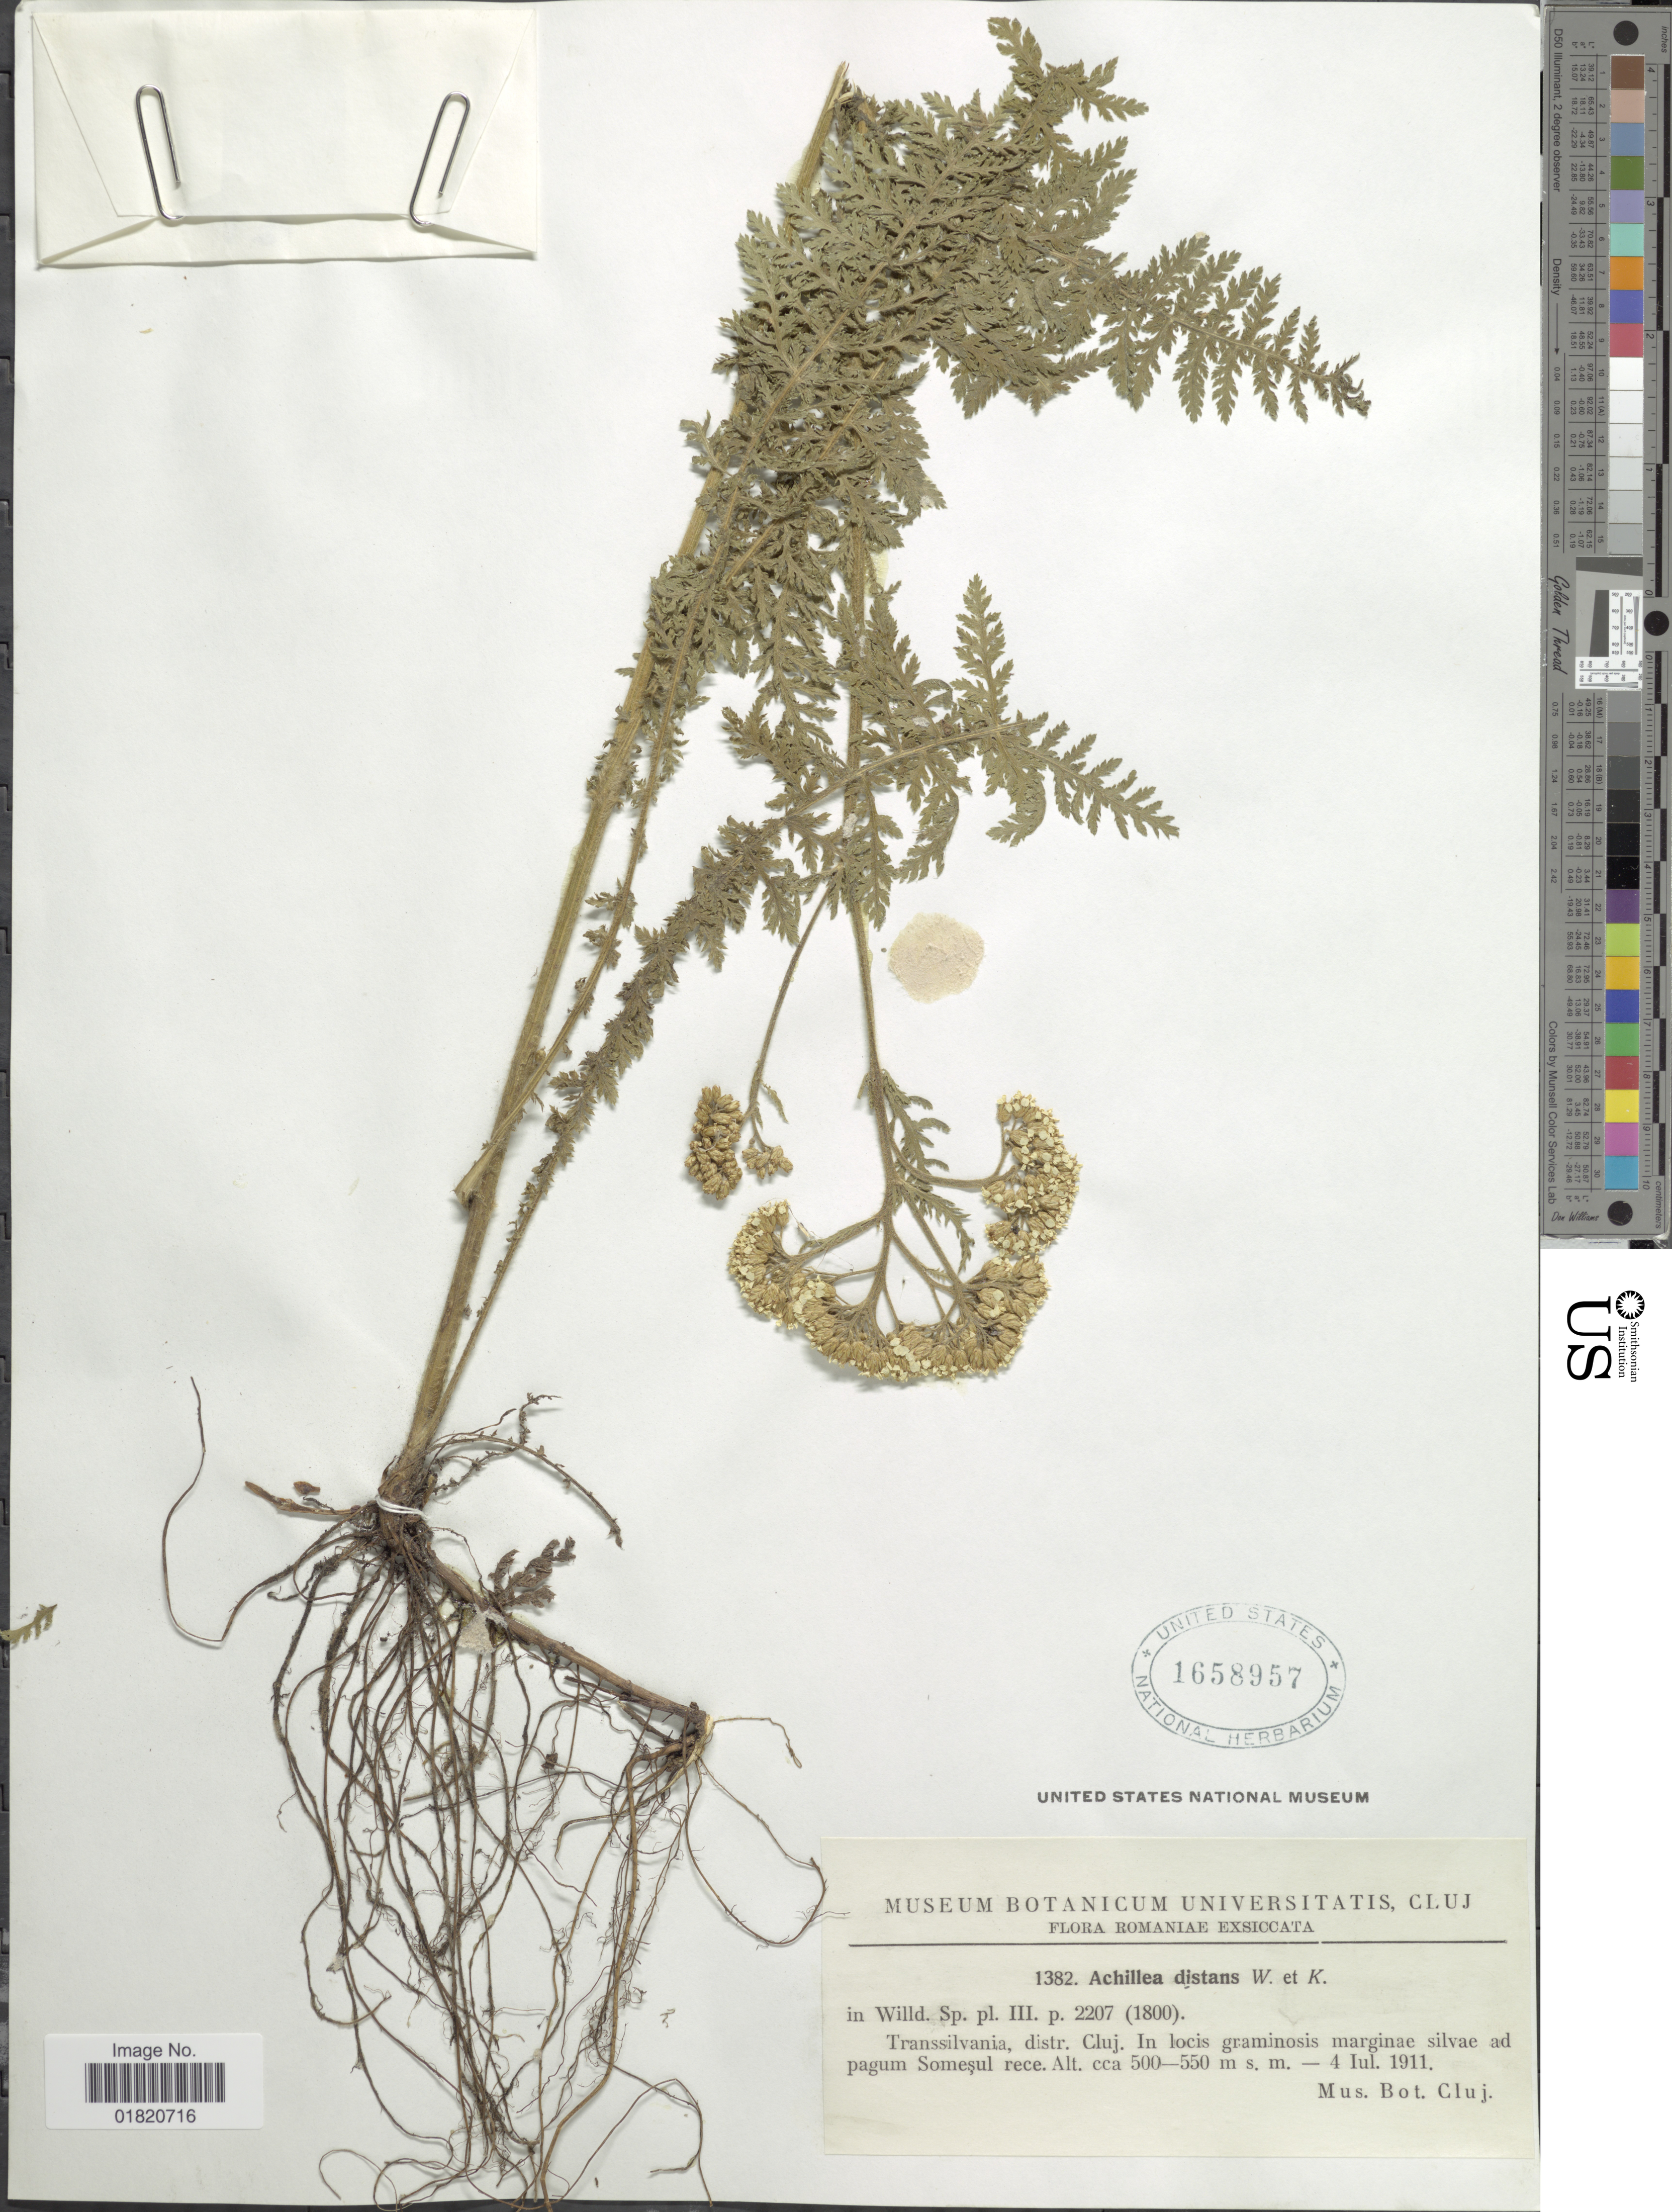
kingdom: Plantae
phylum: Tracheophyta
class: Magnoliopsida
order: Asterales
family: Asteraceae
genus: Achillea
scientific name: Achillea distans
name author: Waldst. & Kit. ex Willd.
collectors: Mus. Bot. Cluj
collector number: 1382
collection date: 1911-07-04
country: Romania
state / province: Cluj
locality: Transsilvania. In locis graminosis marginae silvae ad pagum Somesul rece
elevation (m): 500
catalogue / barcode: US 1658957